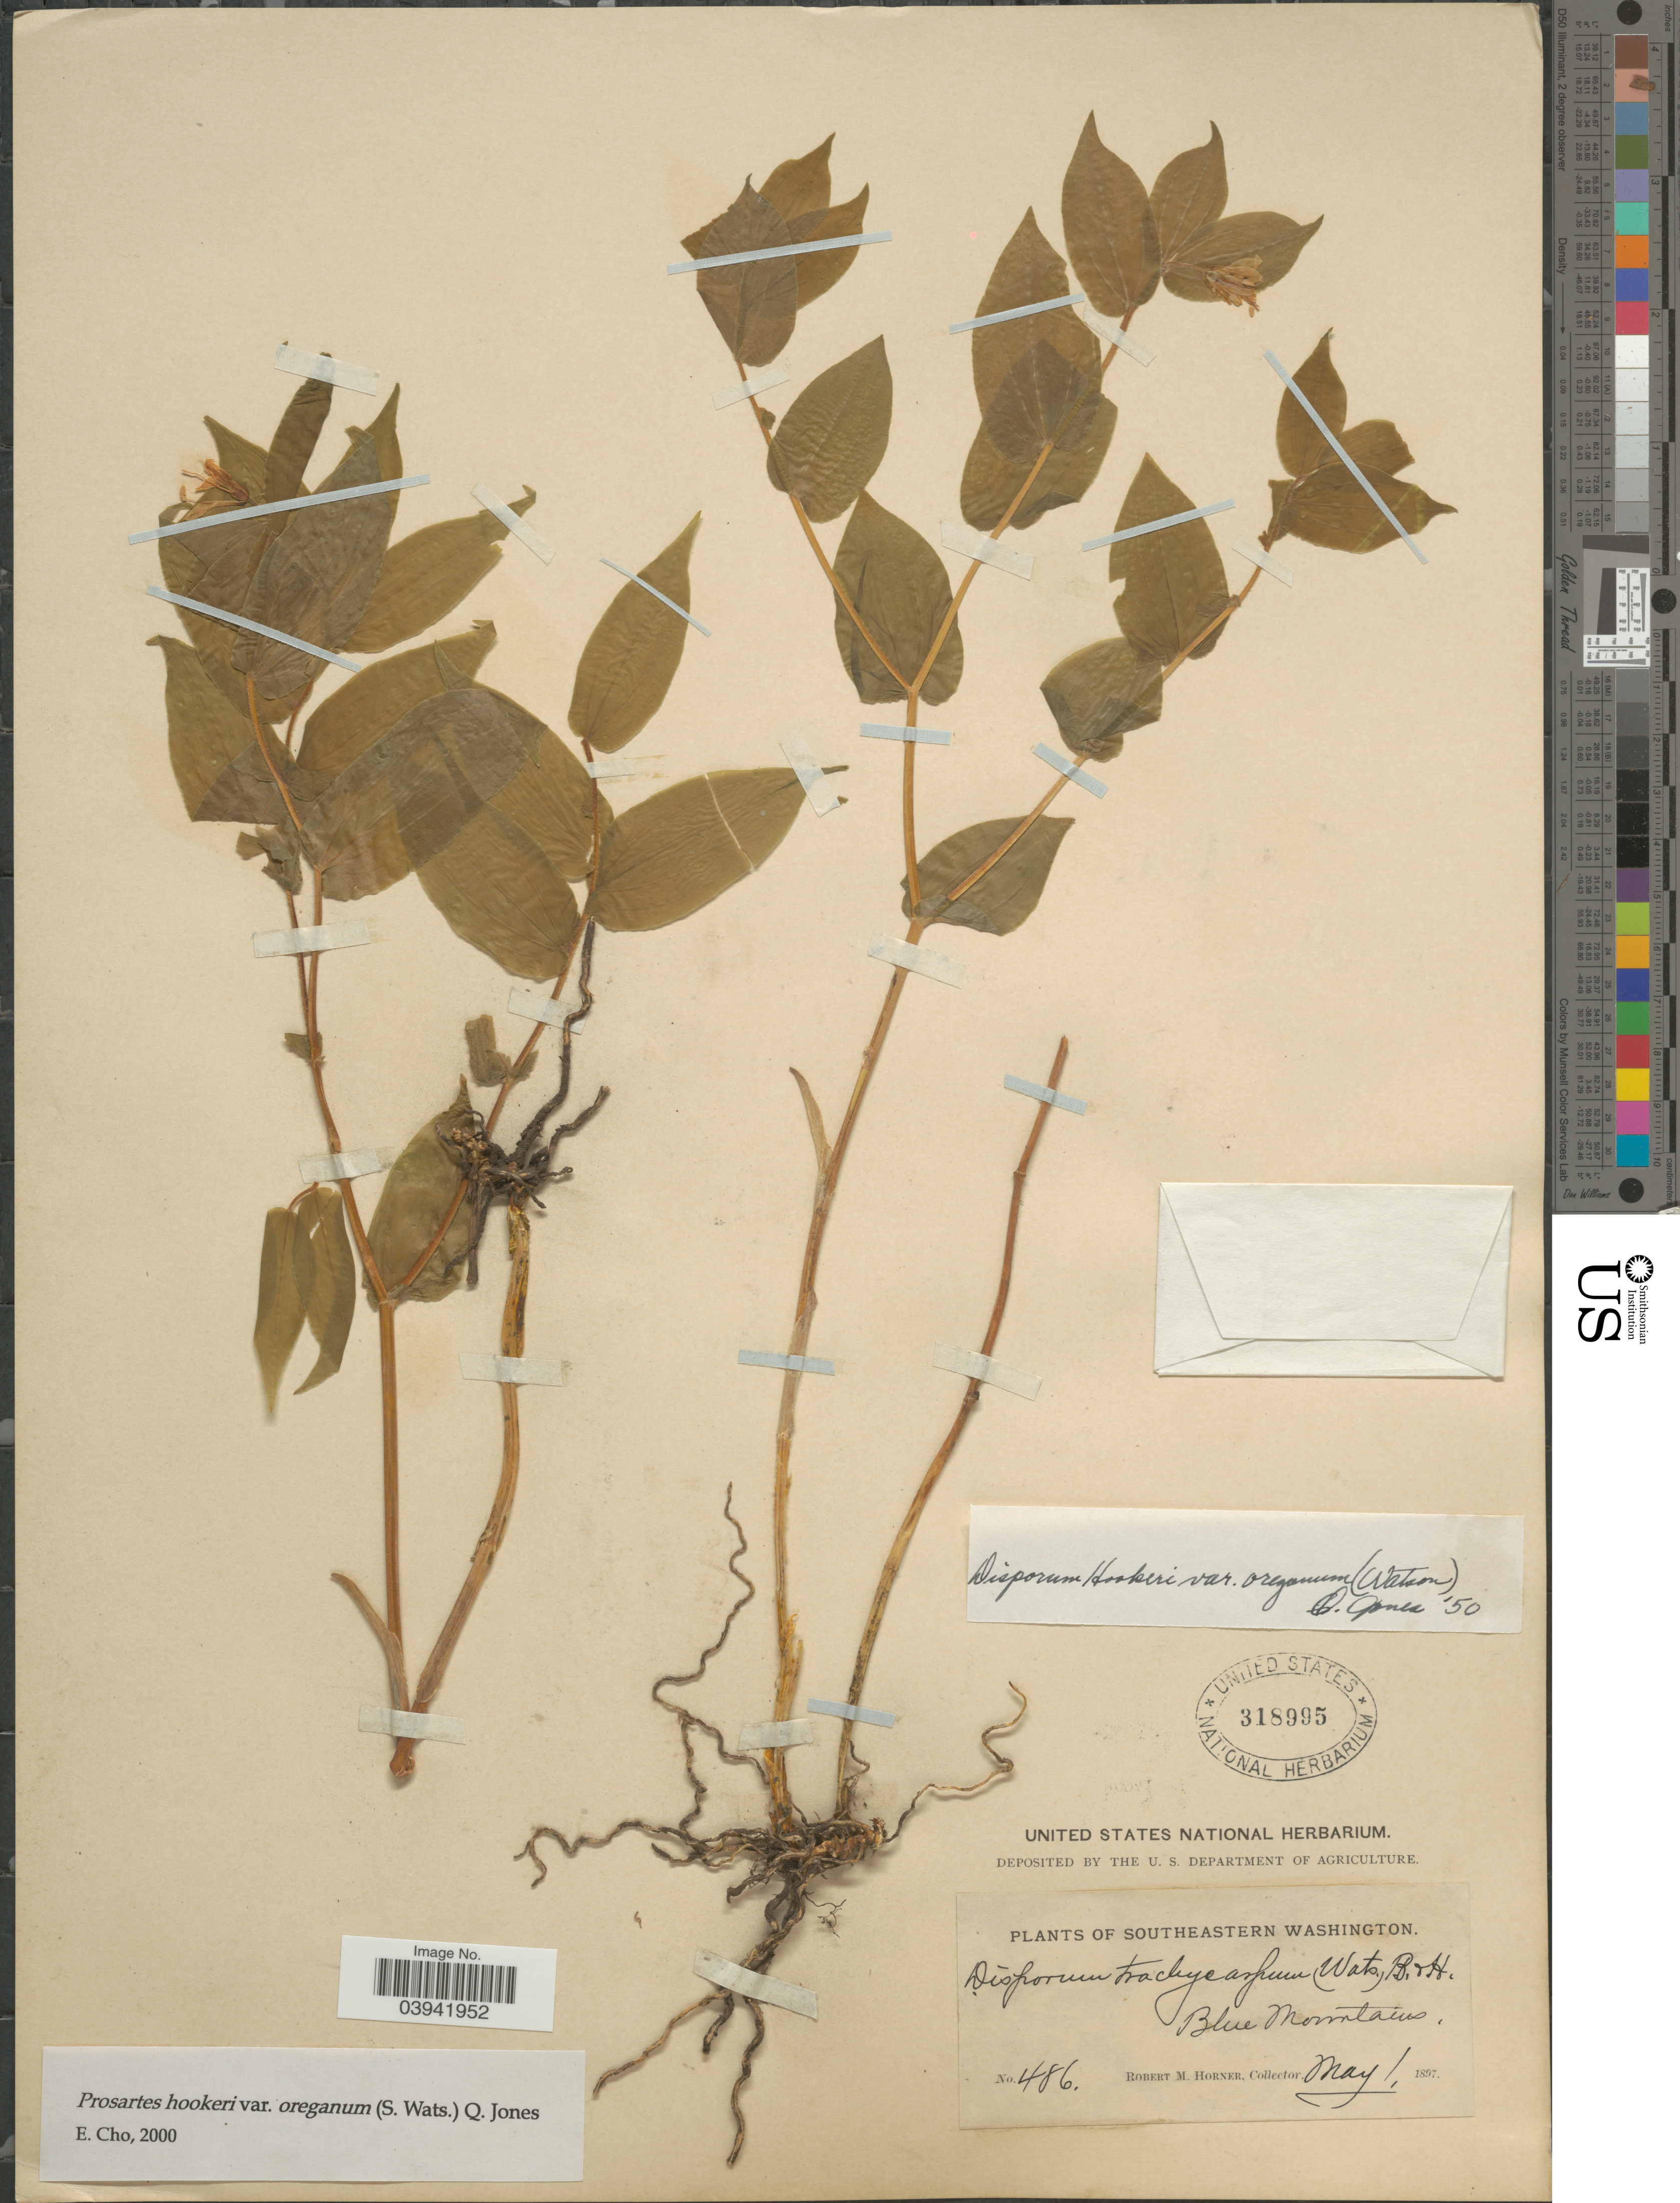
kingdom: Plantae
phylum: Tracheophyta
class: Liliopsida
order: Liliales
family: Liliaceae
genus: Prosartes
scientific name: Prosartes hookeri var. oregana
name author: (S. Watson) Kartesz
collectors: R. Horner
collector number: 486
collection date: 1897-05-01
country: United States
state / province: Washington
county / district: Clallam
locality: Southeastern Washington. Blue Mountains.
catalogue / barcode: US 318995